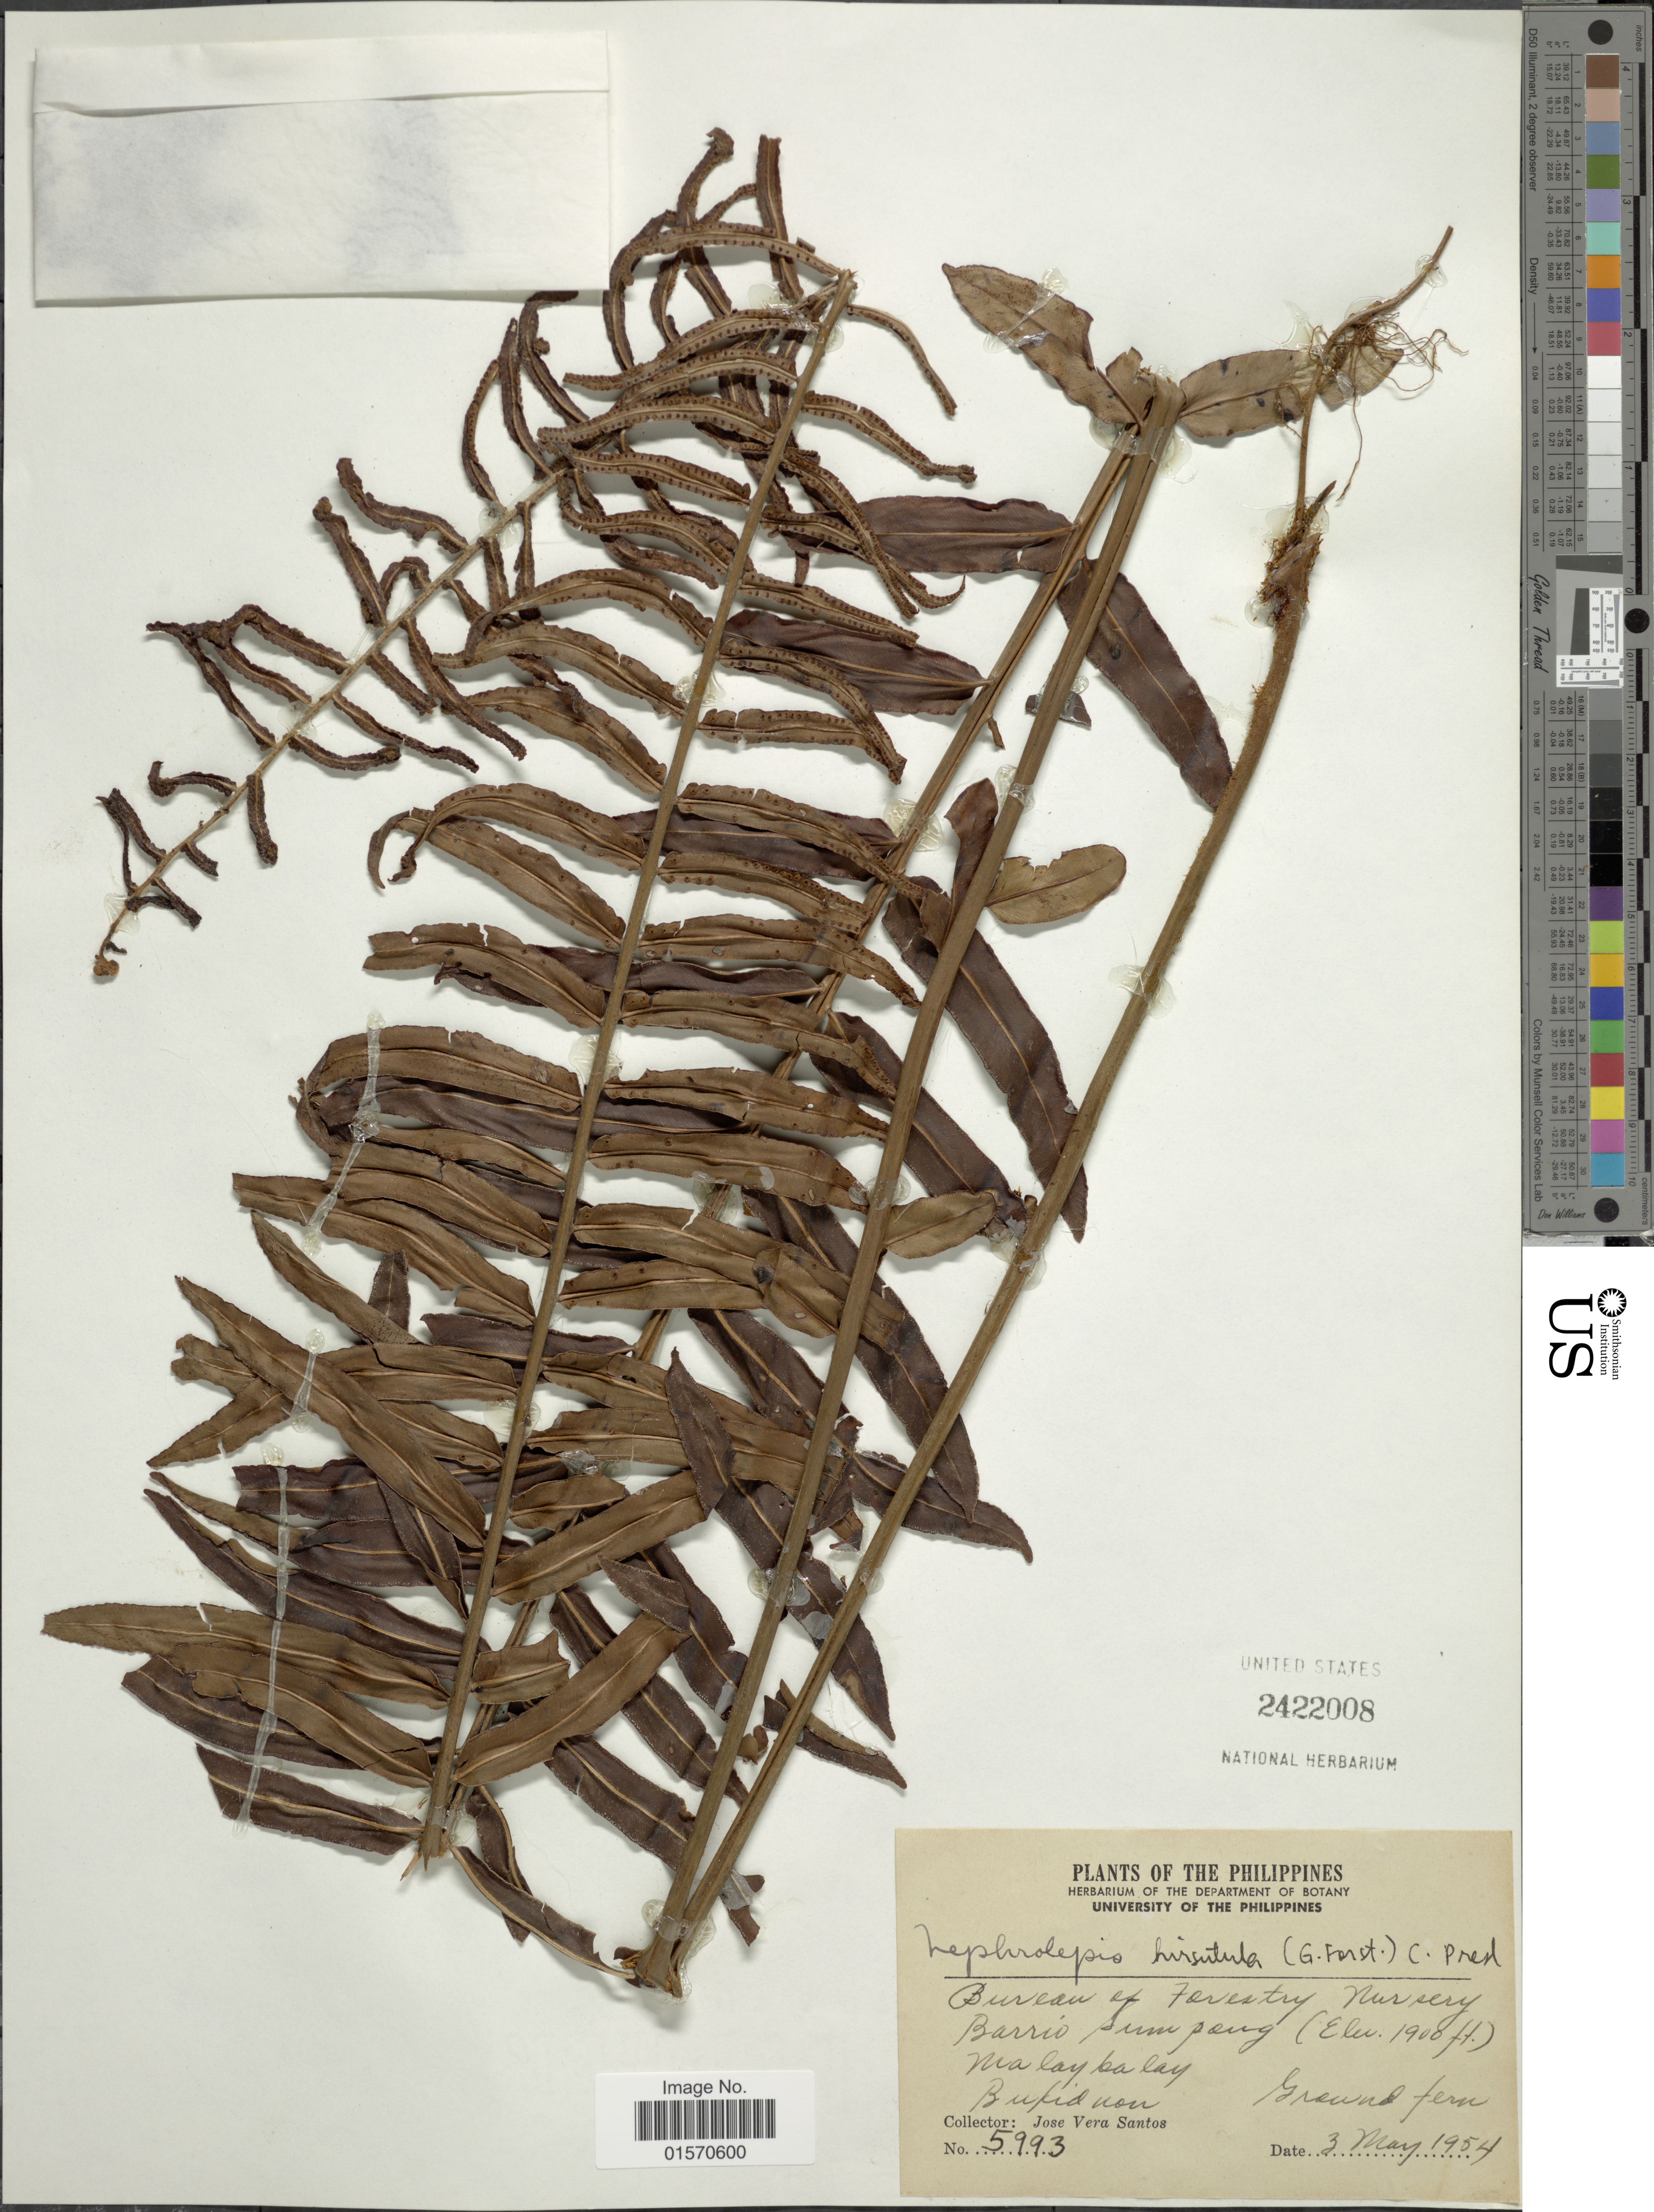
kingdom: Plantae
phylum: Tracheophyta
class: Polypodiopsida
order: Polypodiales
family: Nephrolepidaceae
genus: Nephrolepis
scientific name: Nephrolepis hirsutula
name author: (G. Forst.) C. Presl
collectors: J. Santos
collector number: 5993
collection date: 1954-05-03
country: Philippines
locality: Bureau of Forestry Nursery. Barrio Sumpong. Malaybalay. Bukidnon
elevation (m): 579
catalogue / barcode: US 2422008